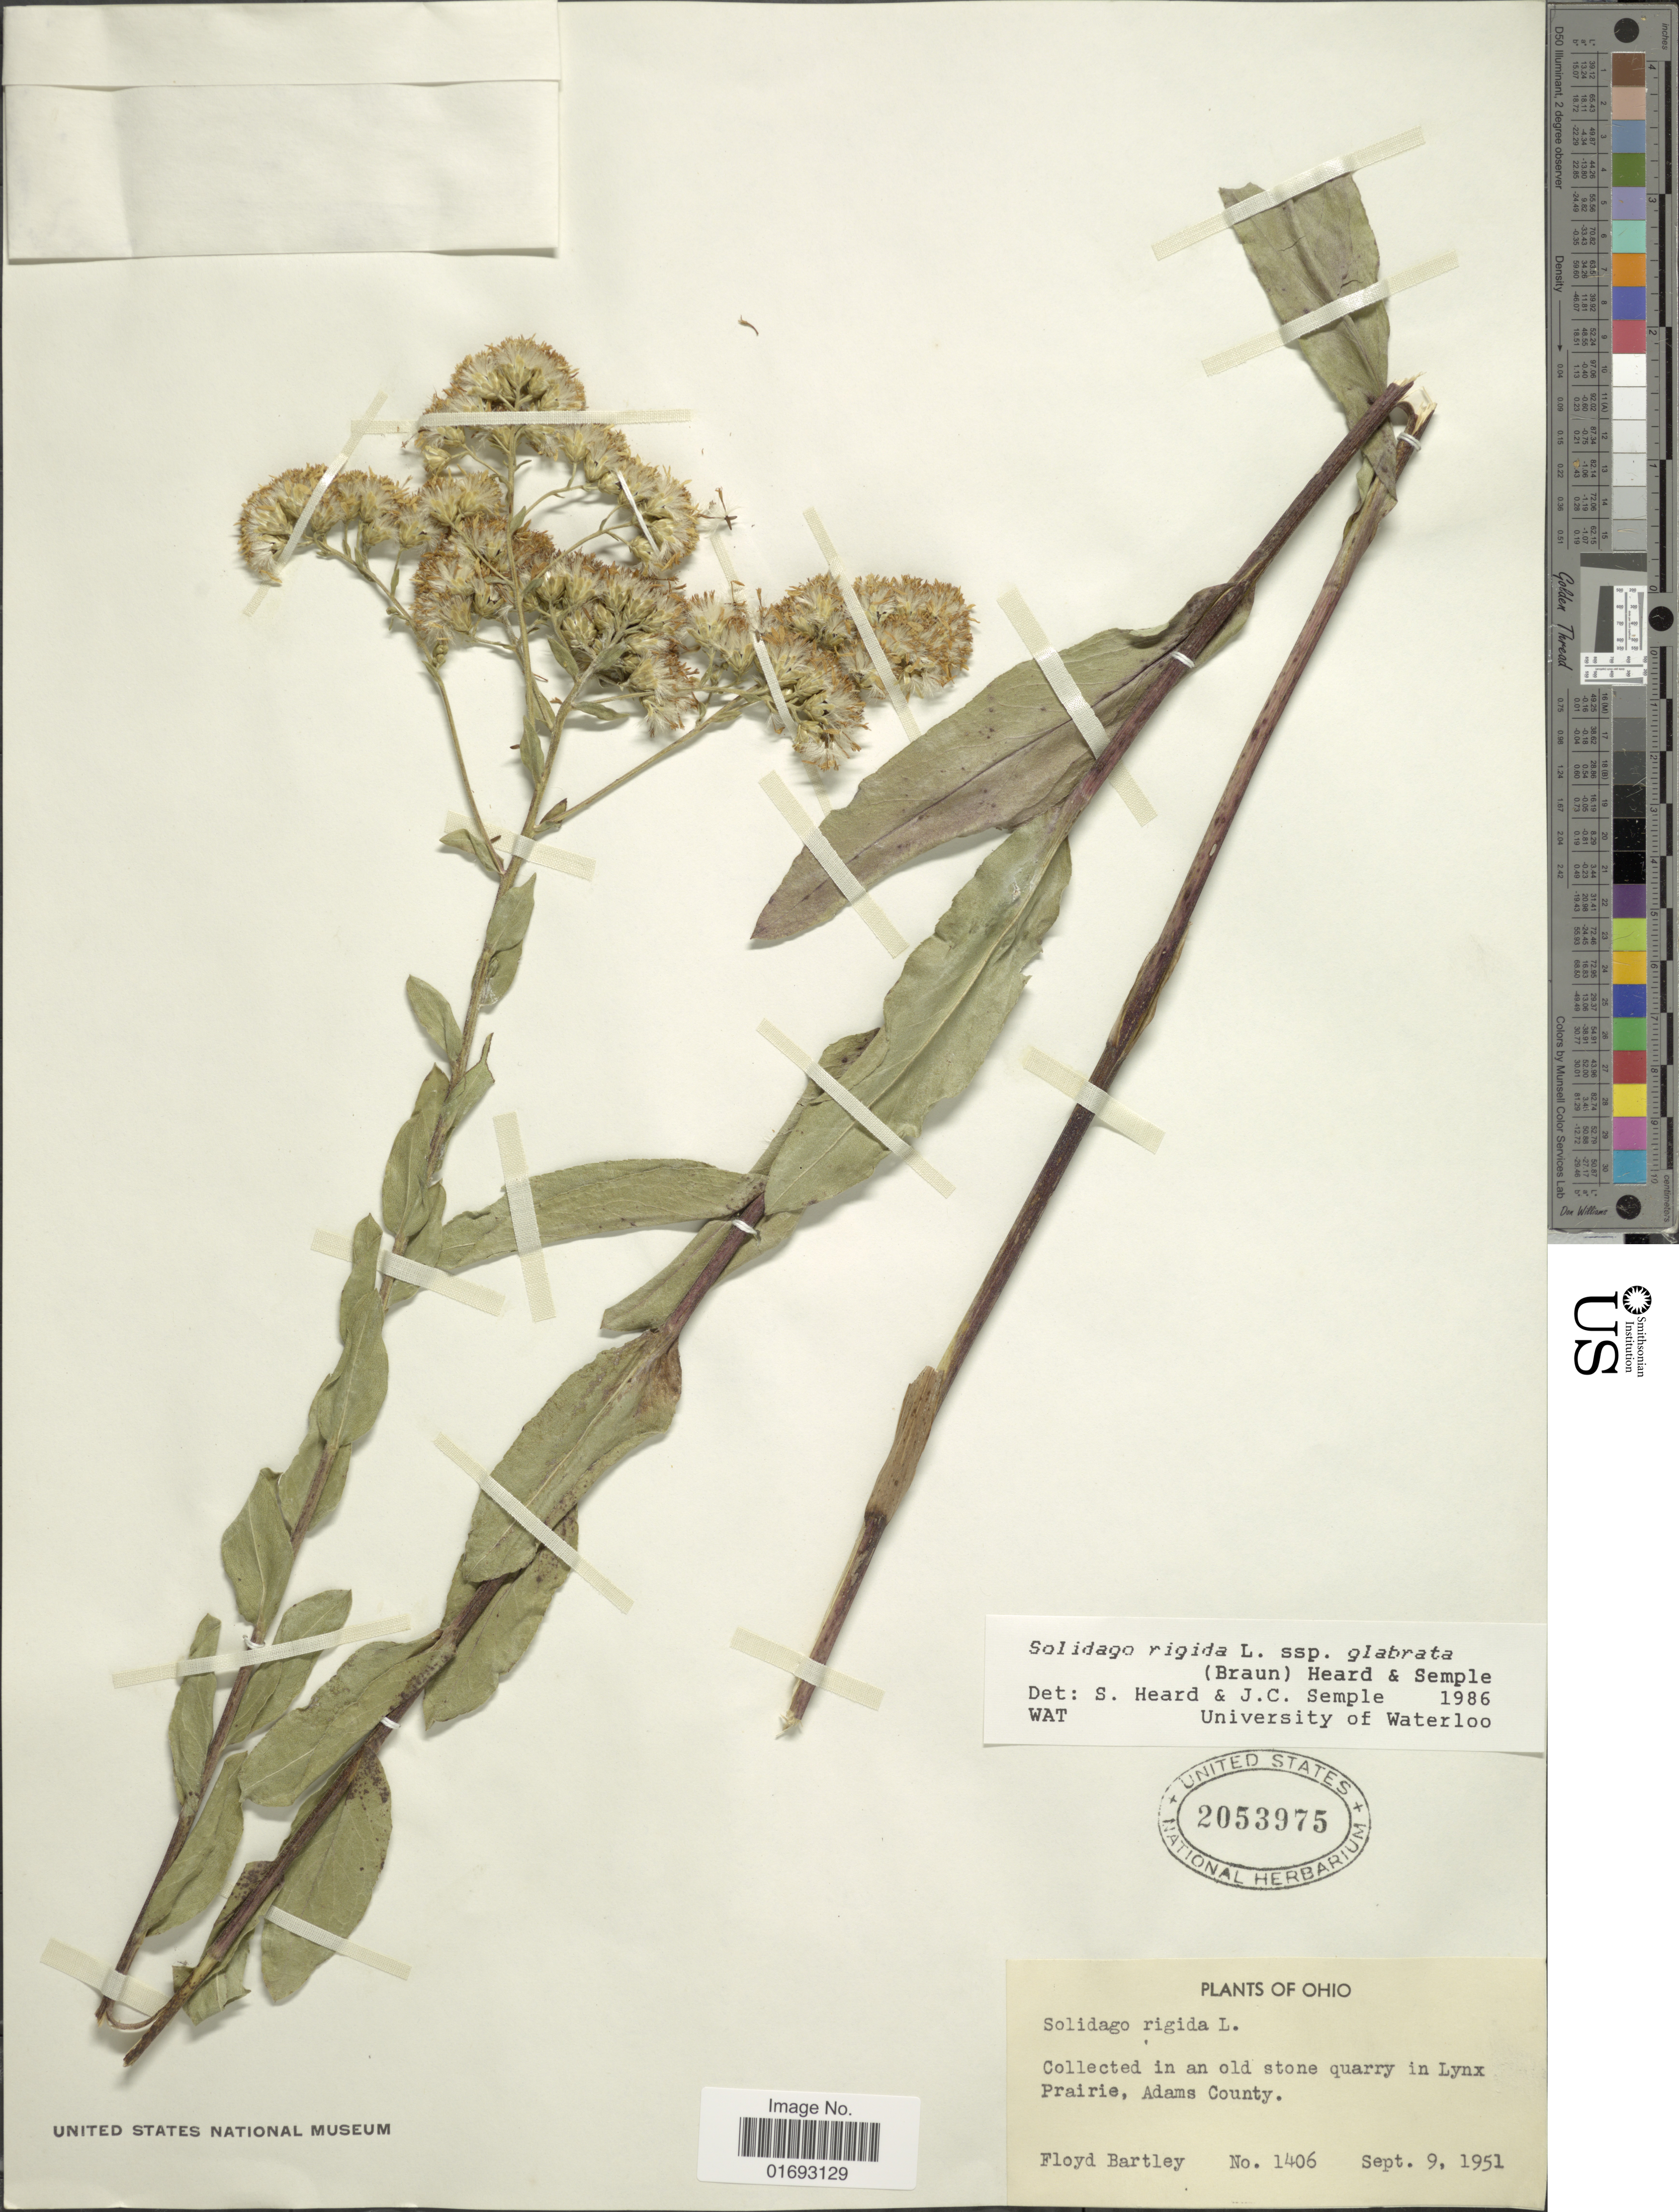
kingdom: Plantae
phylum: Tracheophyta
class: Magnoliopsida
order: Asterales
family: Asteraceae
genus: Oligoneuron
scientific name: Oligoneuron rigidum var. glabrata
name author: (E.L. Braun) G.L. Nesom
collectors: F. Bartley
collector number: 1406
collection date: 1951-09-09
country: United States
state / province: Ohio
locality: In an old stone quarry in Lynx Prairie, Adams County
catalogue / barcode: US 2053975